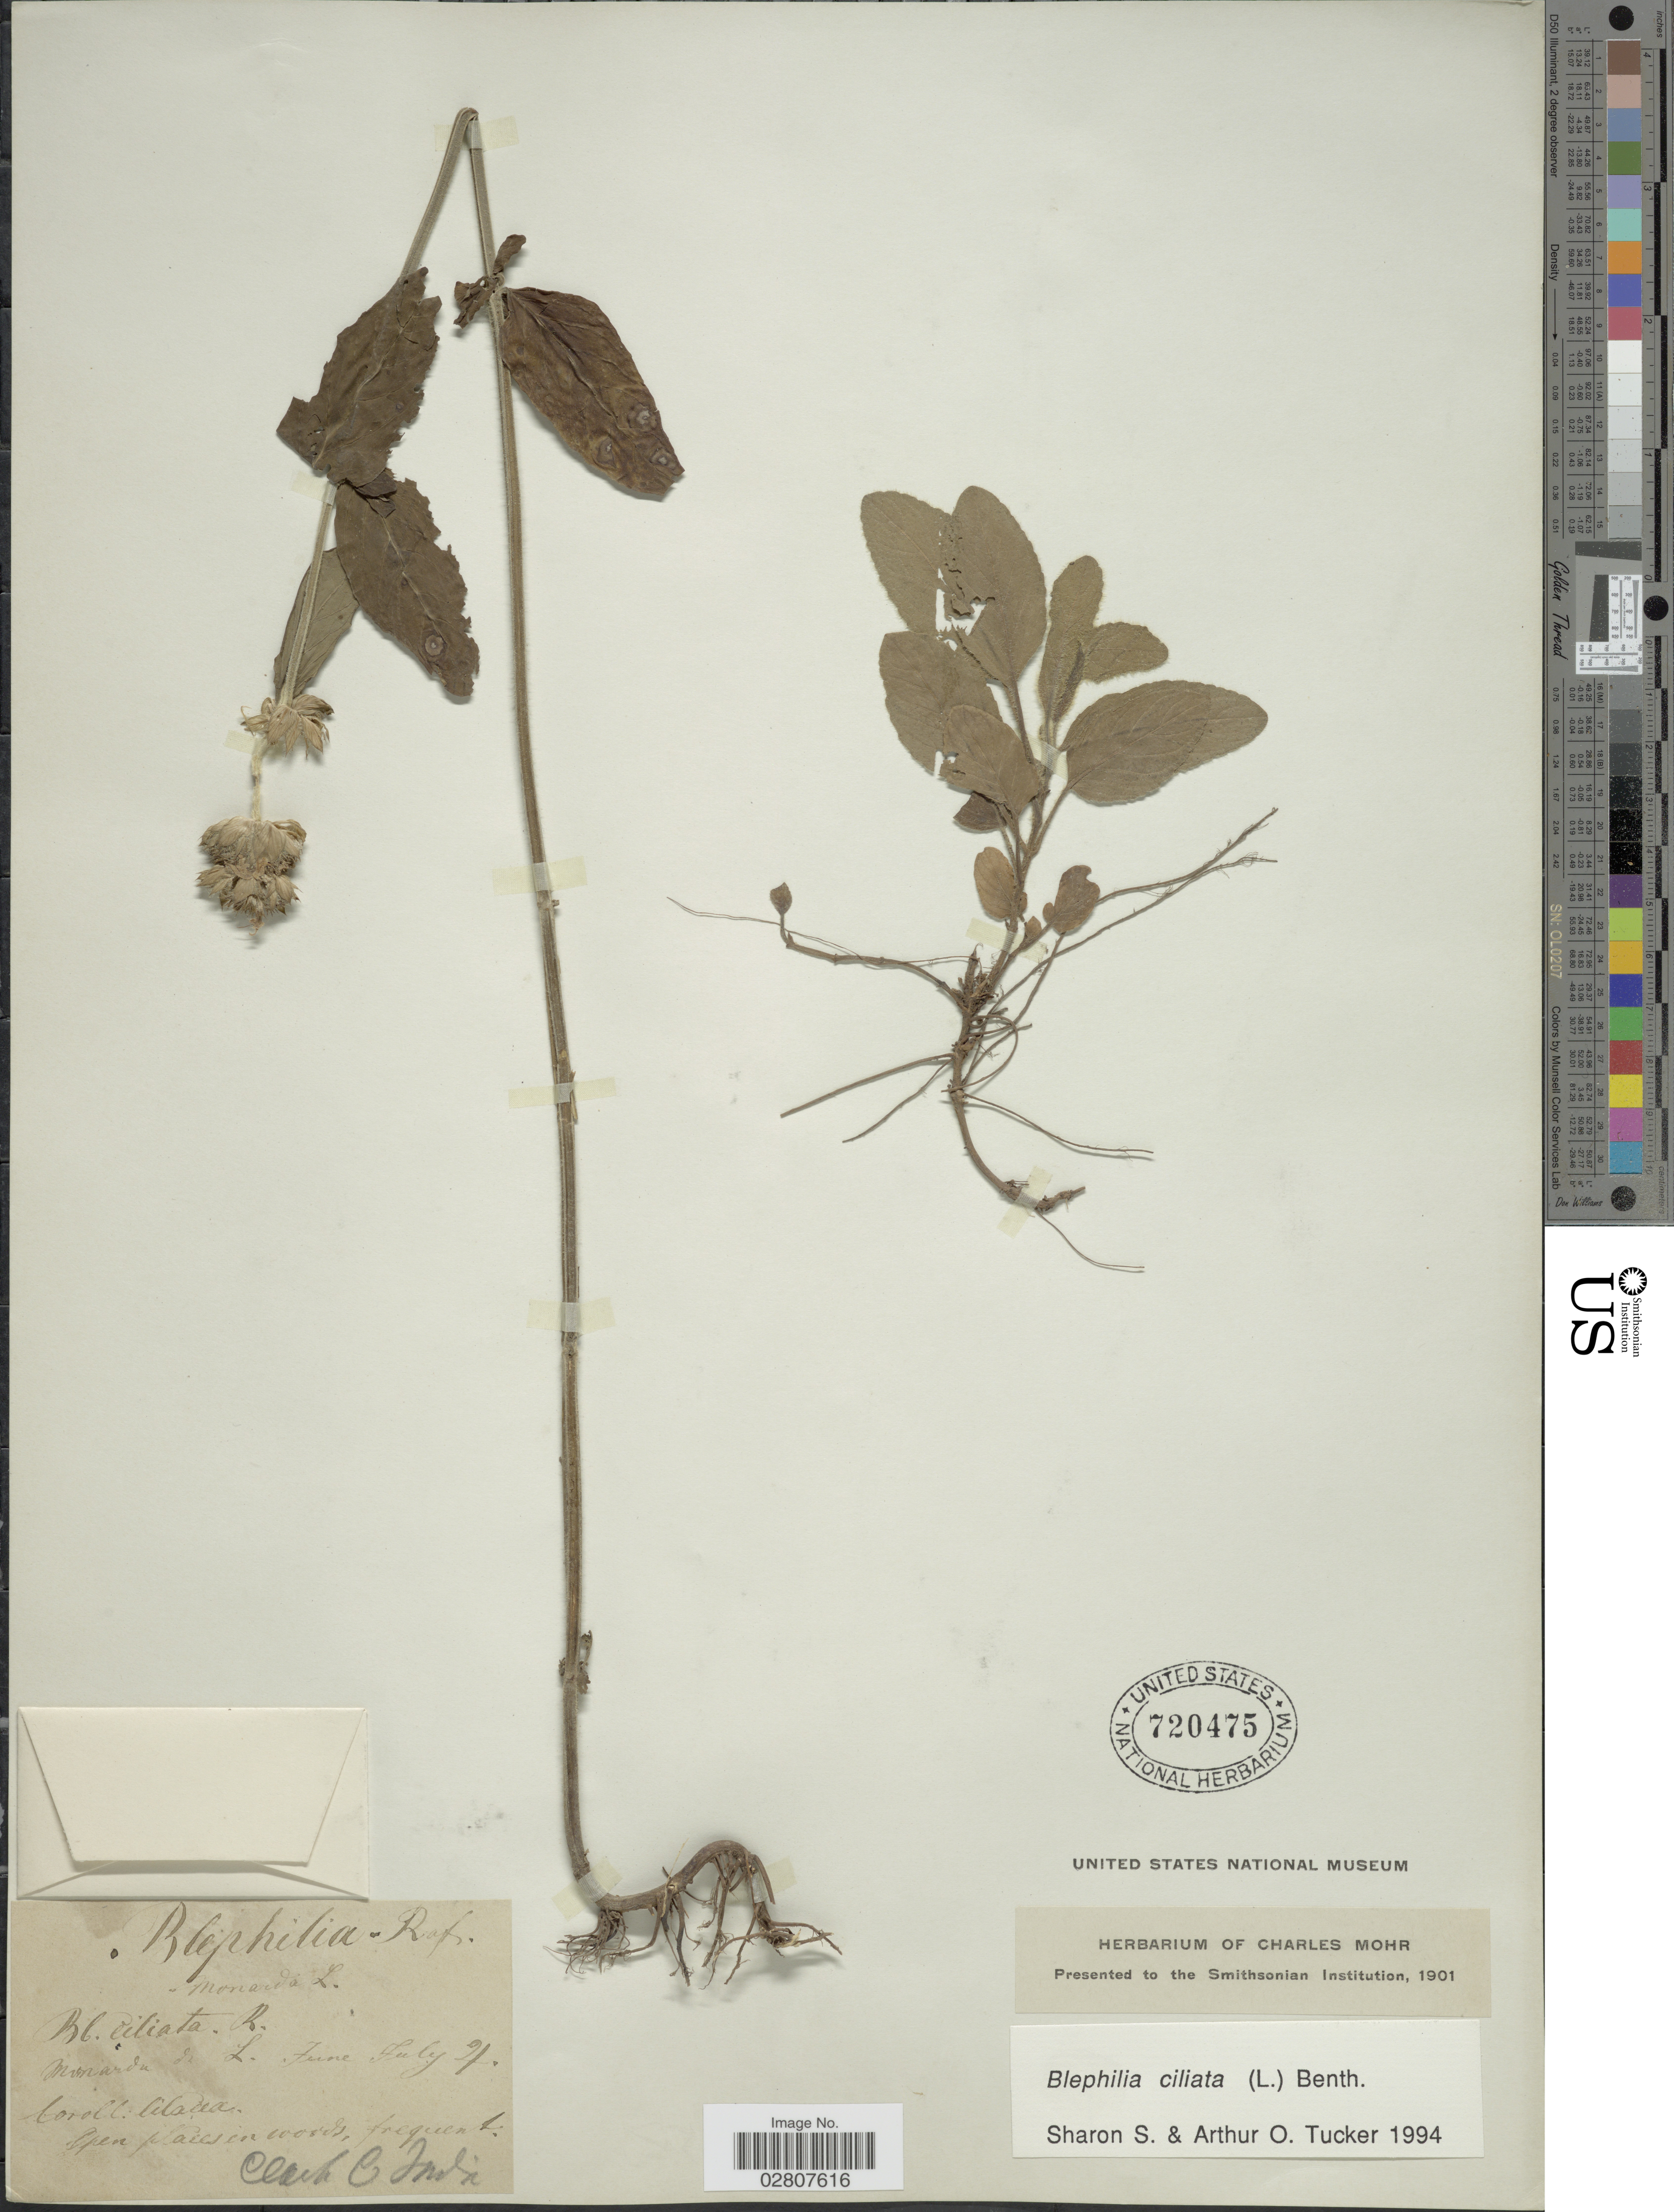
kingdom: Plantae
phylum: Tracheophyta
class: Magnoliopsida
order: Lamiales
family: Lamiaceae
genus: Blephilia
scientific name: Blephilia ciliata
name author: (L.) Raf. ex Benth.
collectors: C. India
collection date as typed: Transcribed d/m/y: /6/21 to /7/21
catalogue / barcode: US 720475